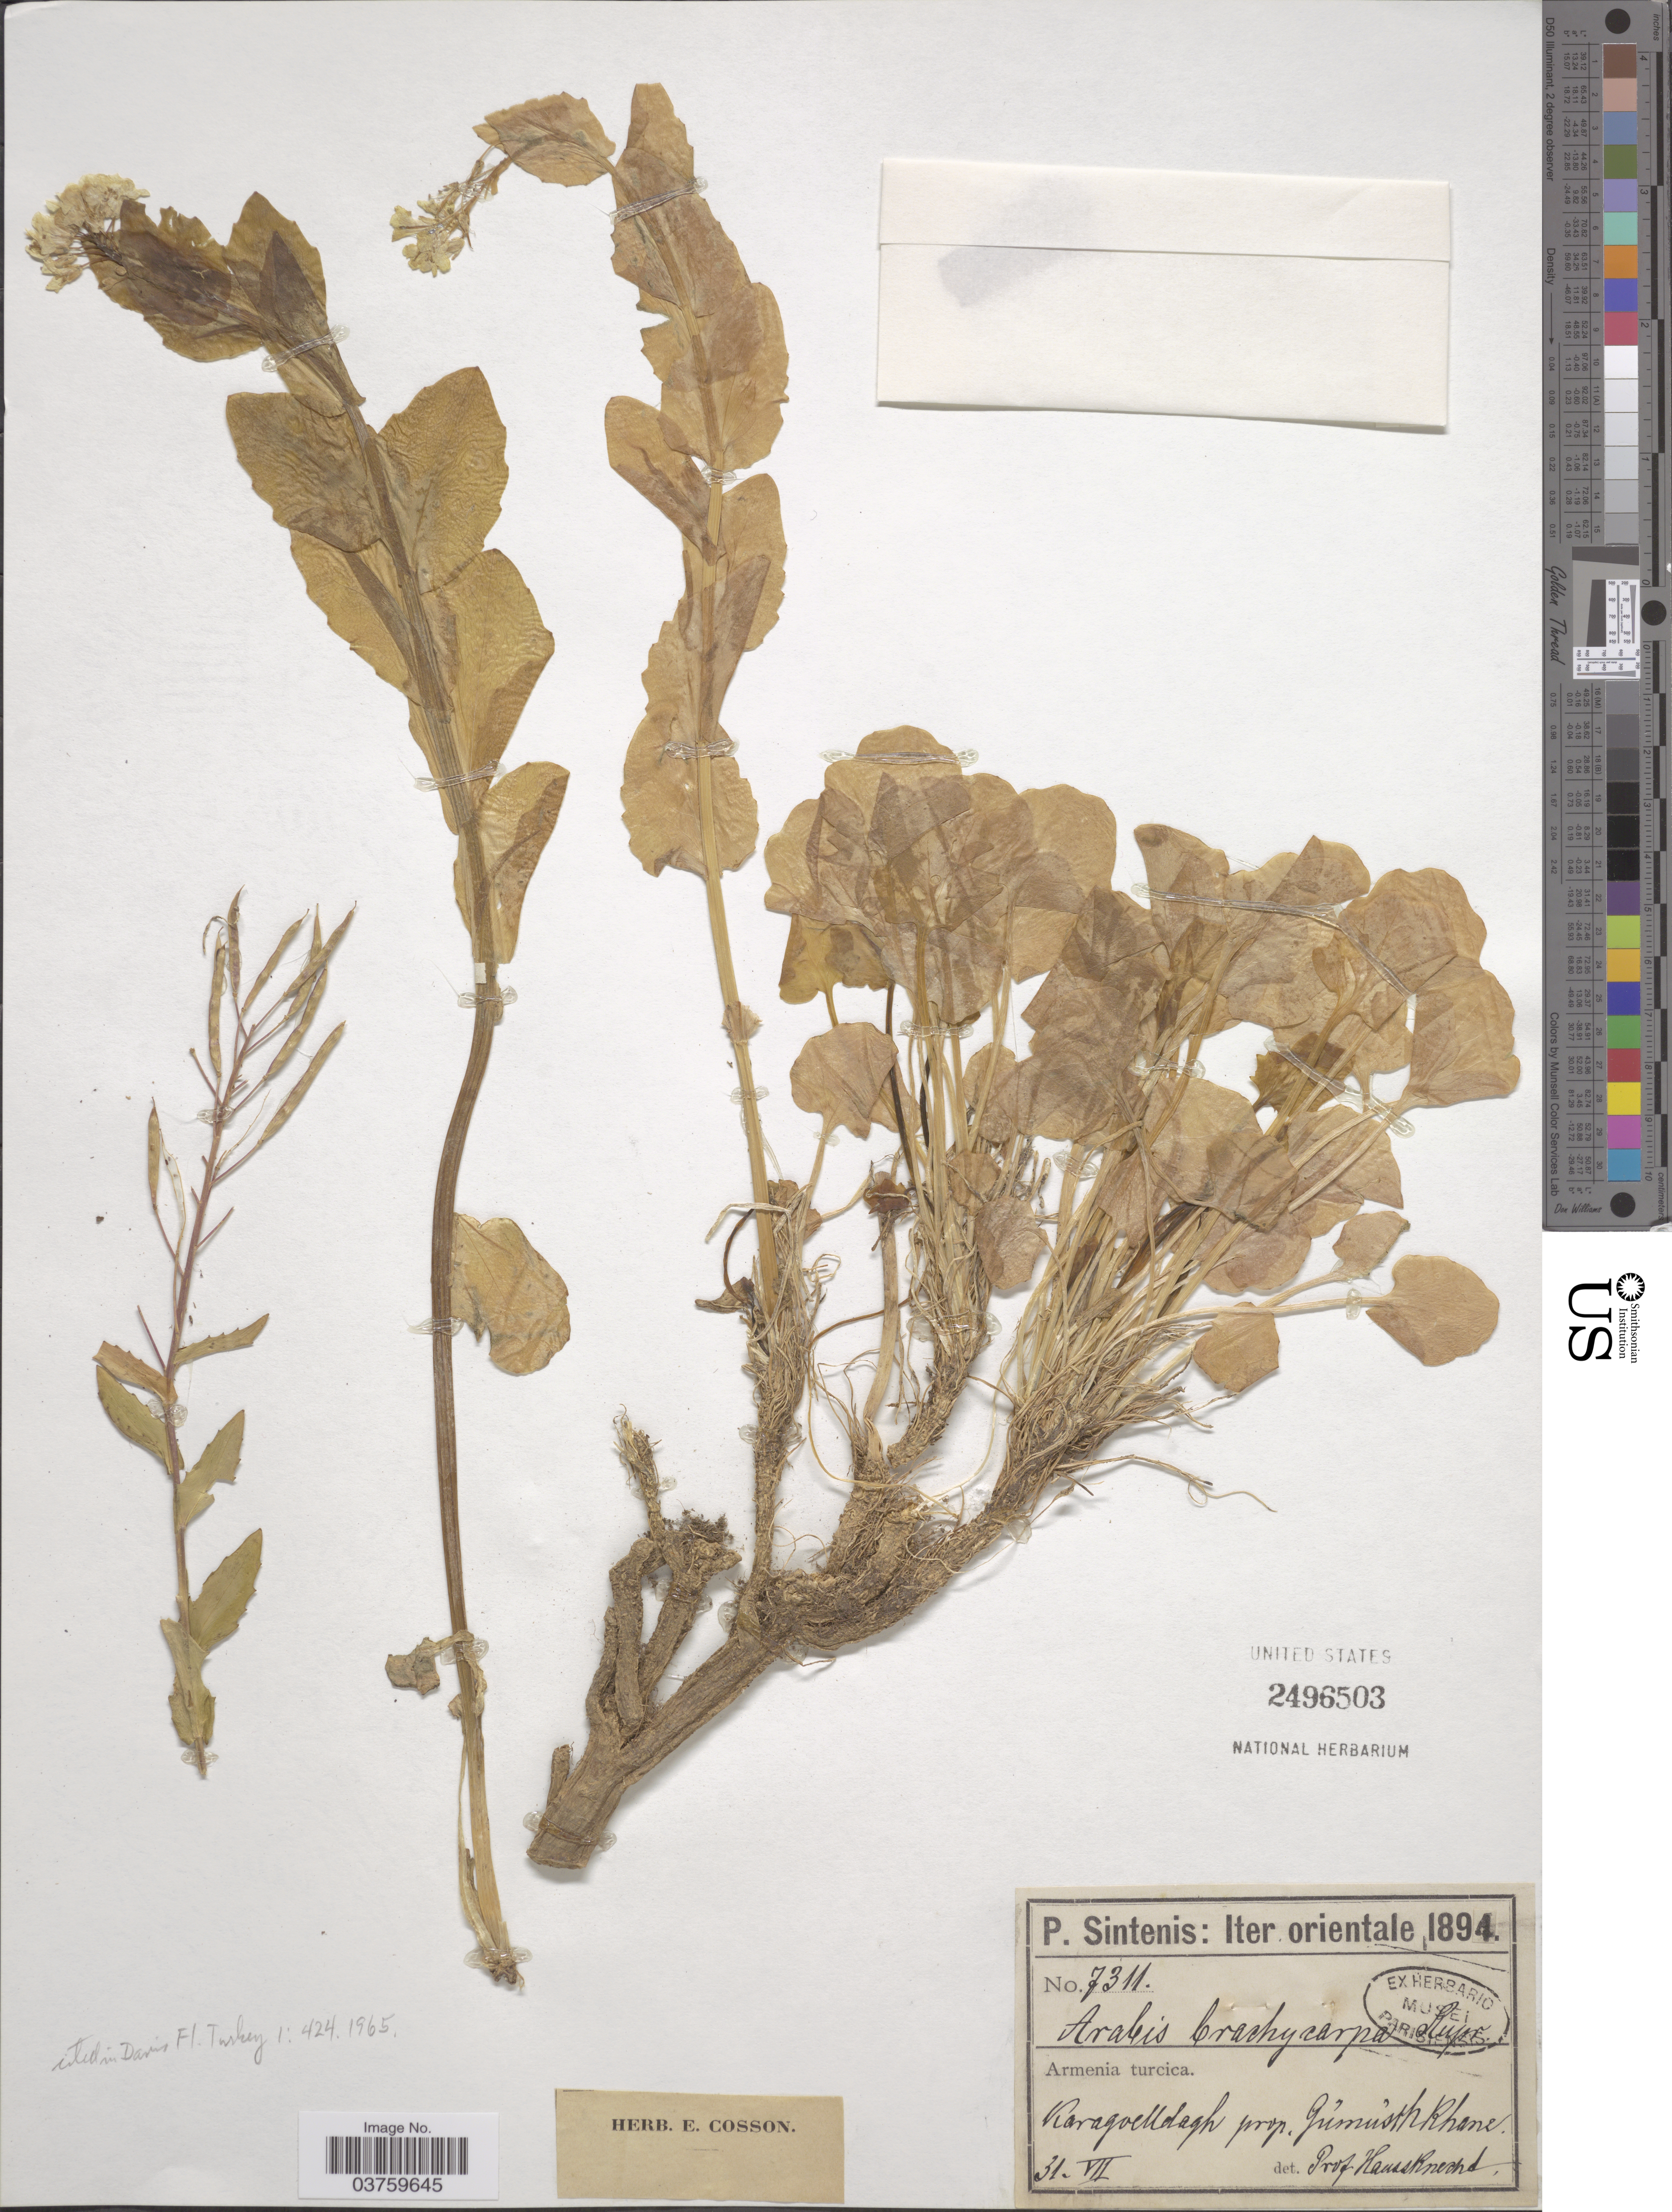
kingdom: Plantae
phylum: Tracheophyta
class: Magnoliopsida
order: Brassicales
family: Brassicaceae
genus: Arabis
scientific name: Arabis brachycarpa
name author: Rupv.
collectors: P. Sintenis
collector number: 7311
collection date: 1894-07-31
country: Turkey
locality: Armenia turcica. Karagoelldagh prop. Gumusch Khane.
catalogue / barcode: US 2496503